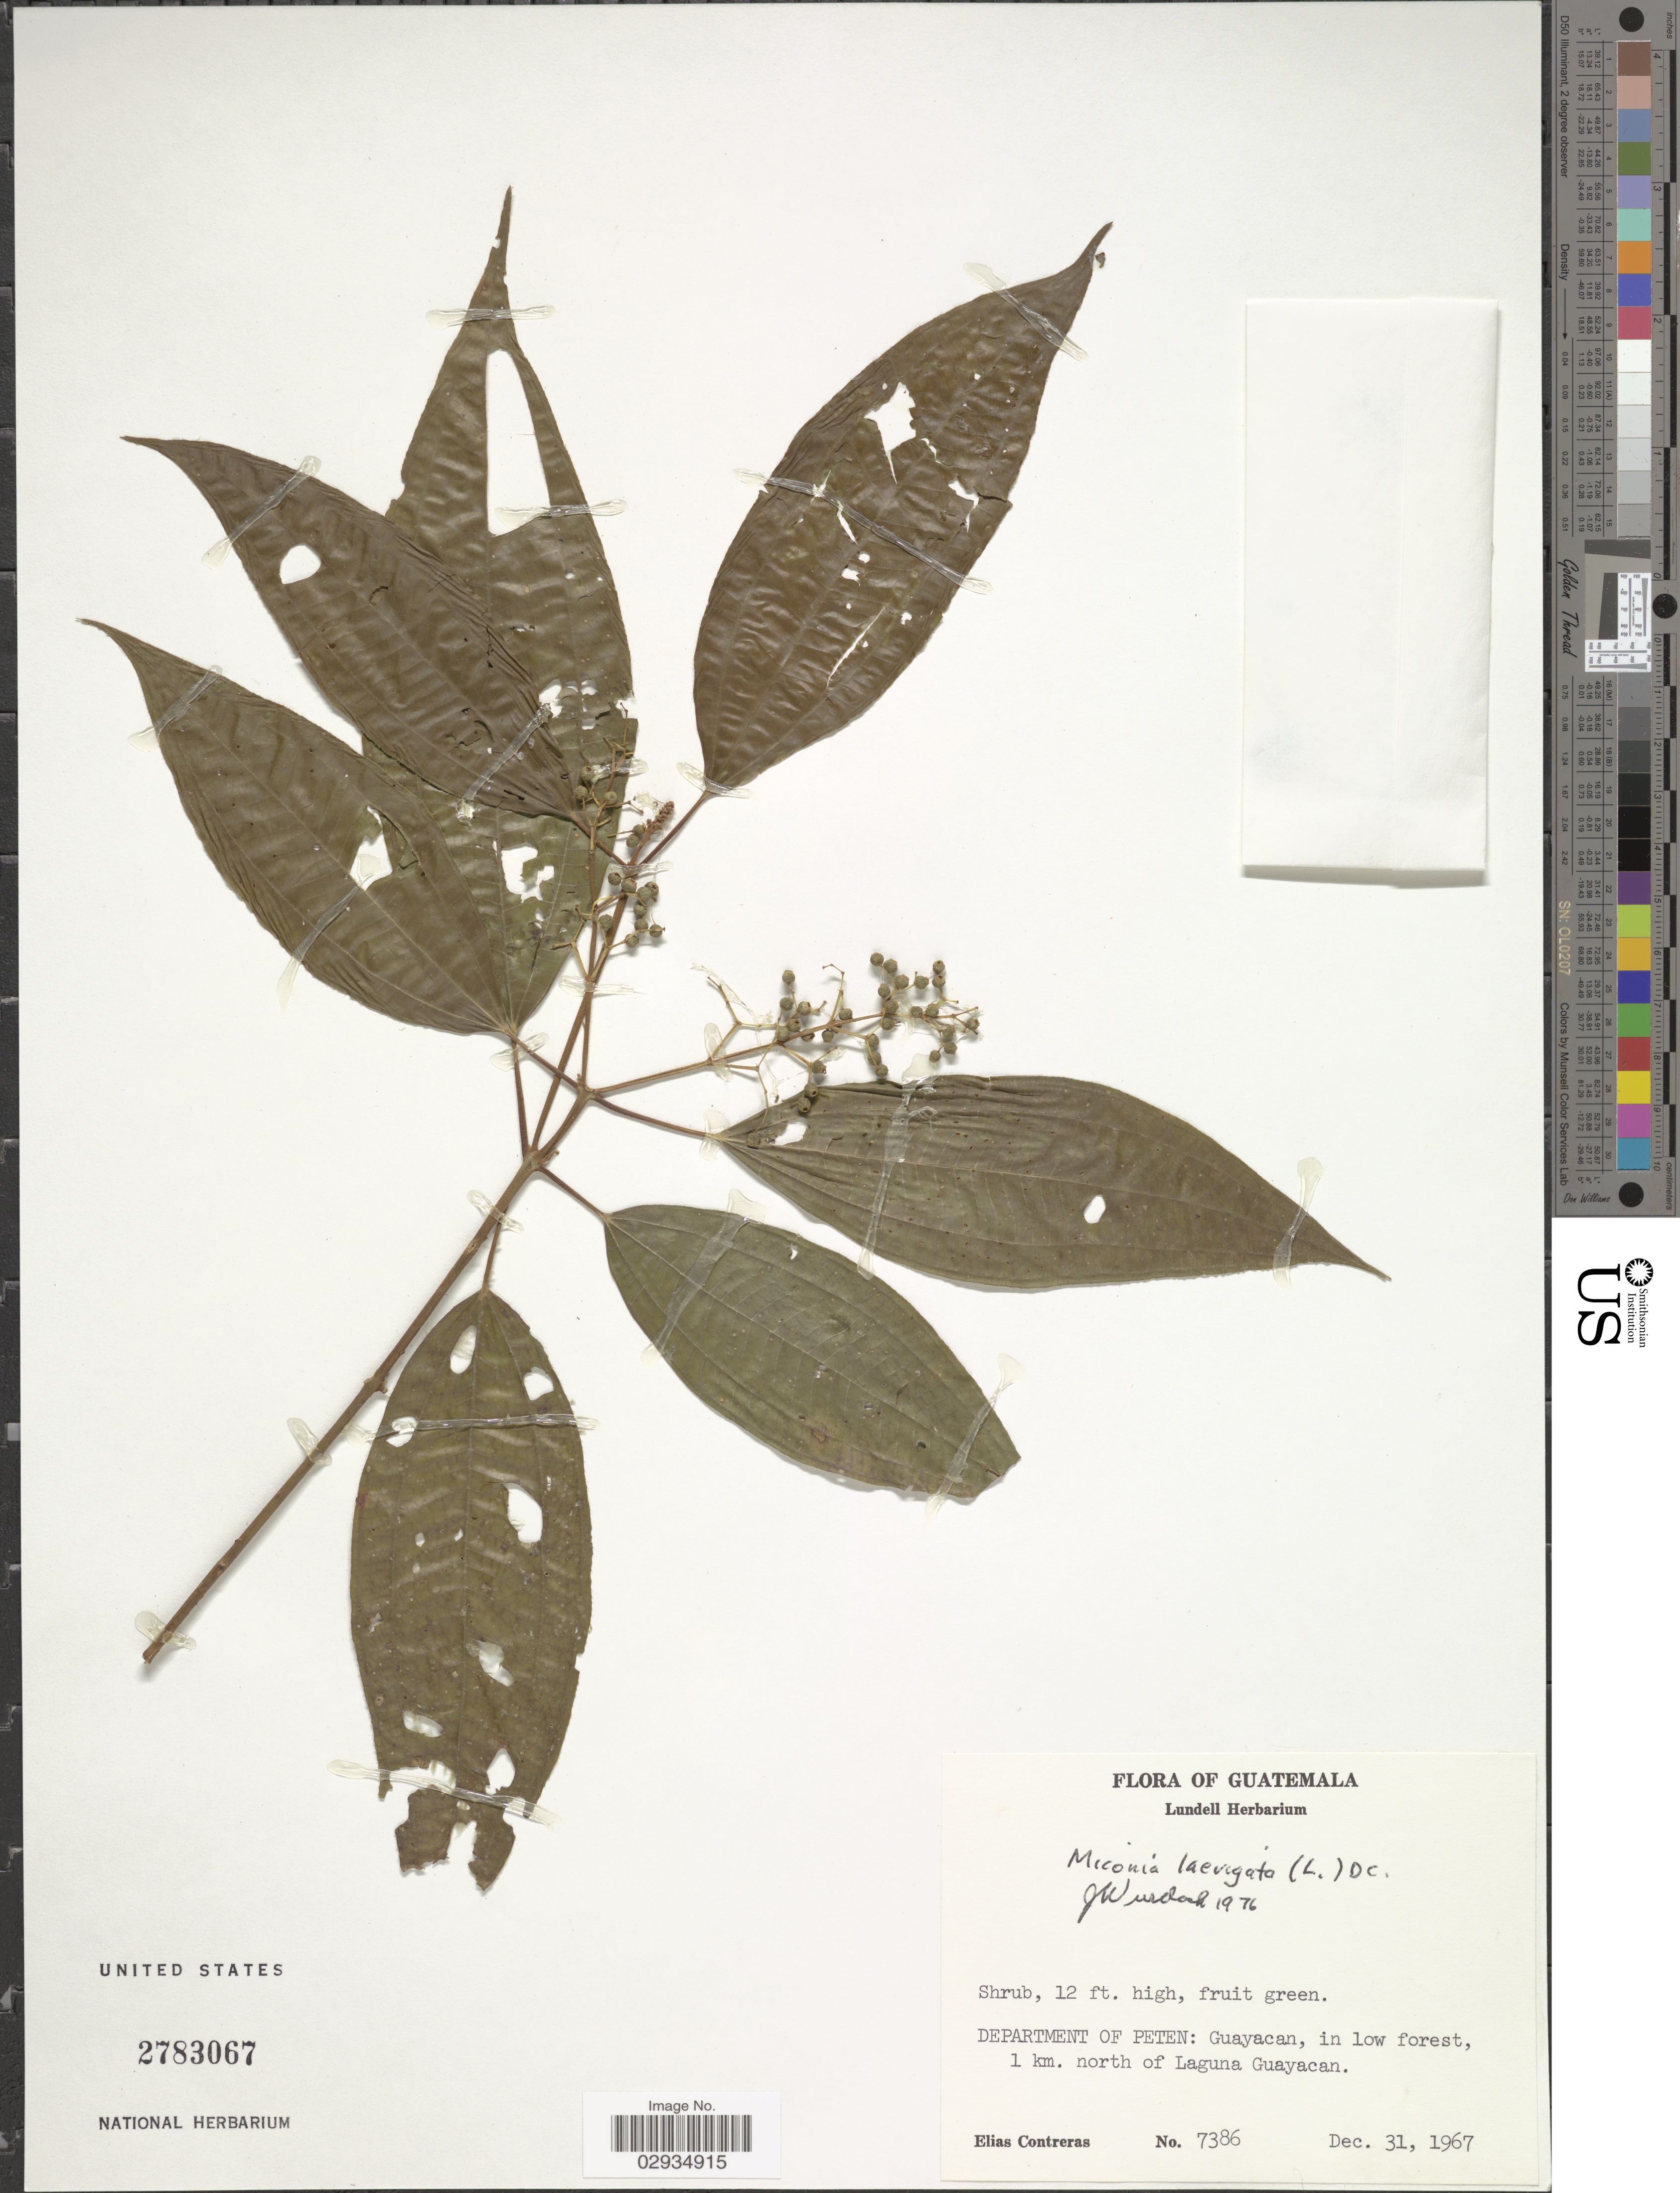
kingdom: Plantae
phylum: Tracheophyta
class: Magnoliopsida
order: Myrtales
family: Melastomataceae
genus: Miconia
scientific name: Miconia laevigata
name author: (L.) D. Don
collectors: E. Contreras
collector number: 7386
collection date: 1967-12-31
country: Guatemala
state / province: El Petén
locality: Department of Peten: Guayacan, 1 km. north of Laguna Guayacan.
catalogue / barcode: US 2783067